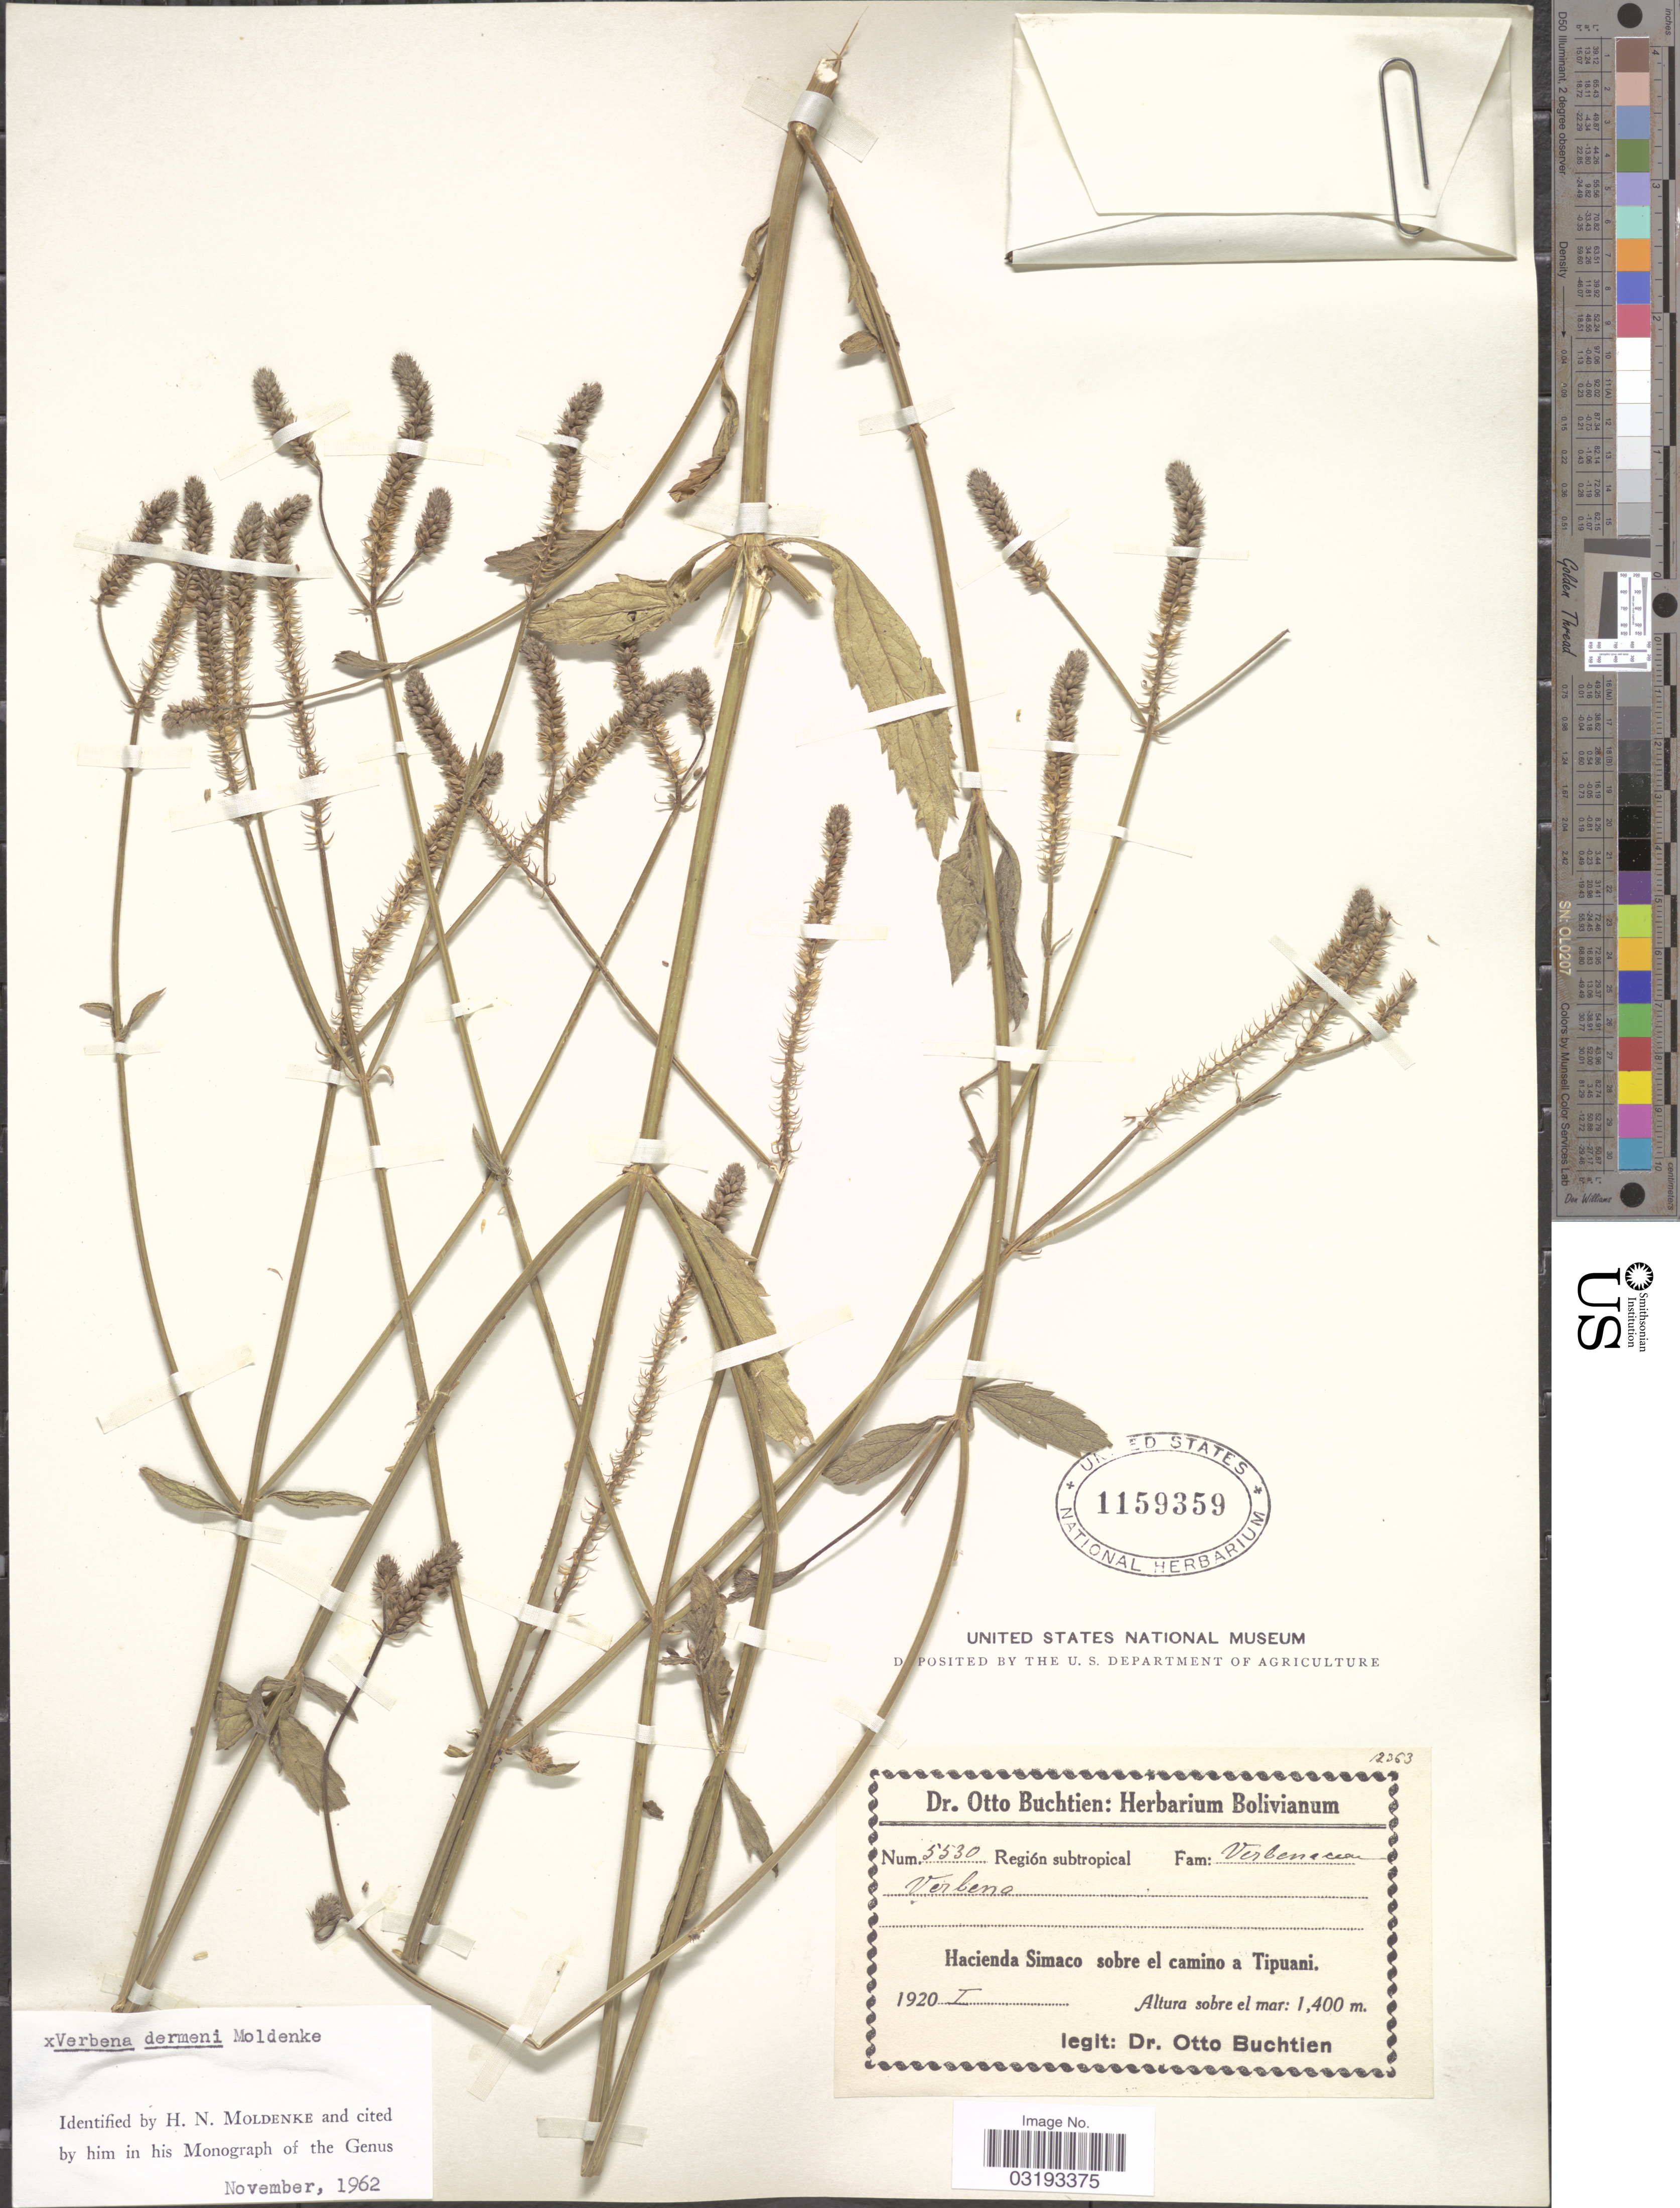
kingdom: Plantae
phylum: Tracheophyta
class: Magnoliopsida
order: Lamiales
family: Verbenaceae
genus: Verbena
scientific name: Verbena x dermeni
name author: Moldenke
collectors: O. Buchtien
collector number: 5530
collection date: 1920-01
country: Bolivia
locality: Hacienda Simaco sobre el camino a Tipuani.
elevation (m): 1400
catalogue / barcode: US 1159359